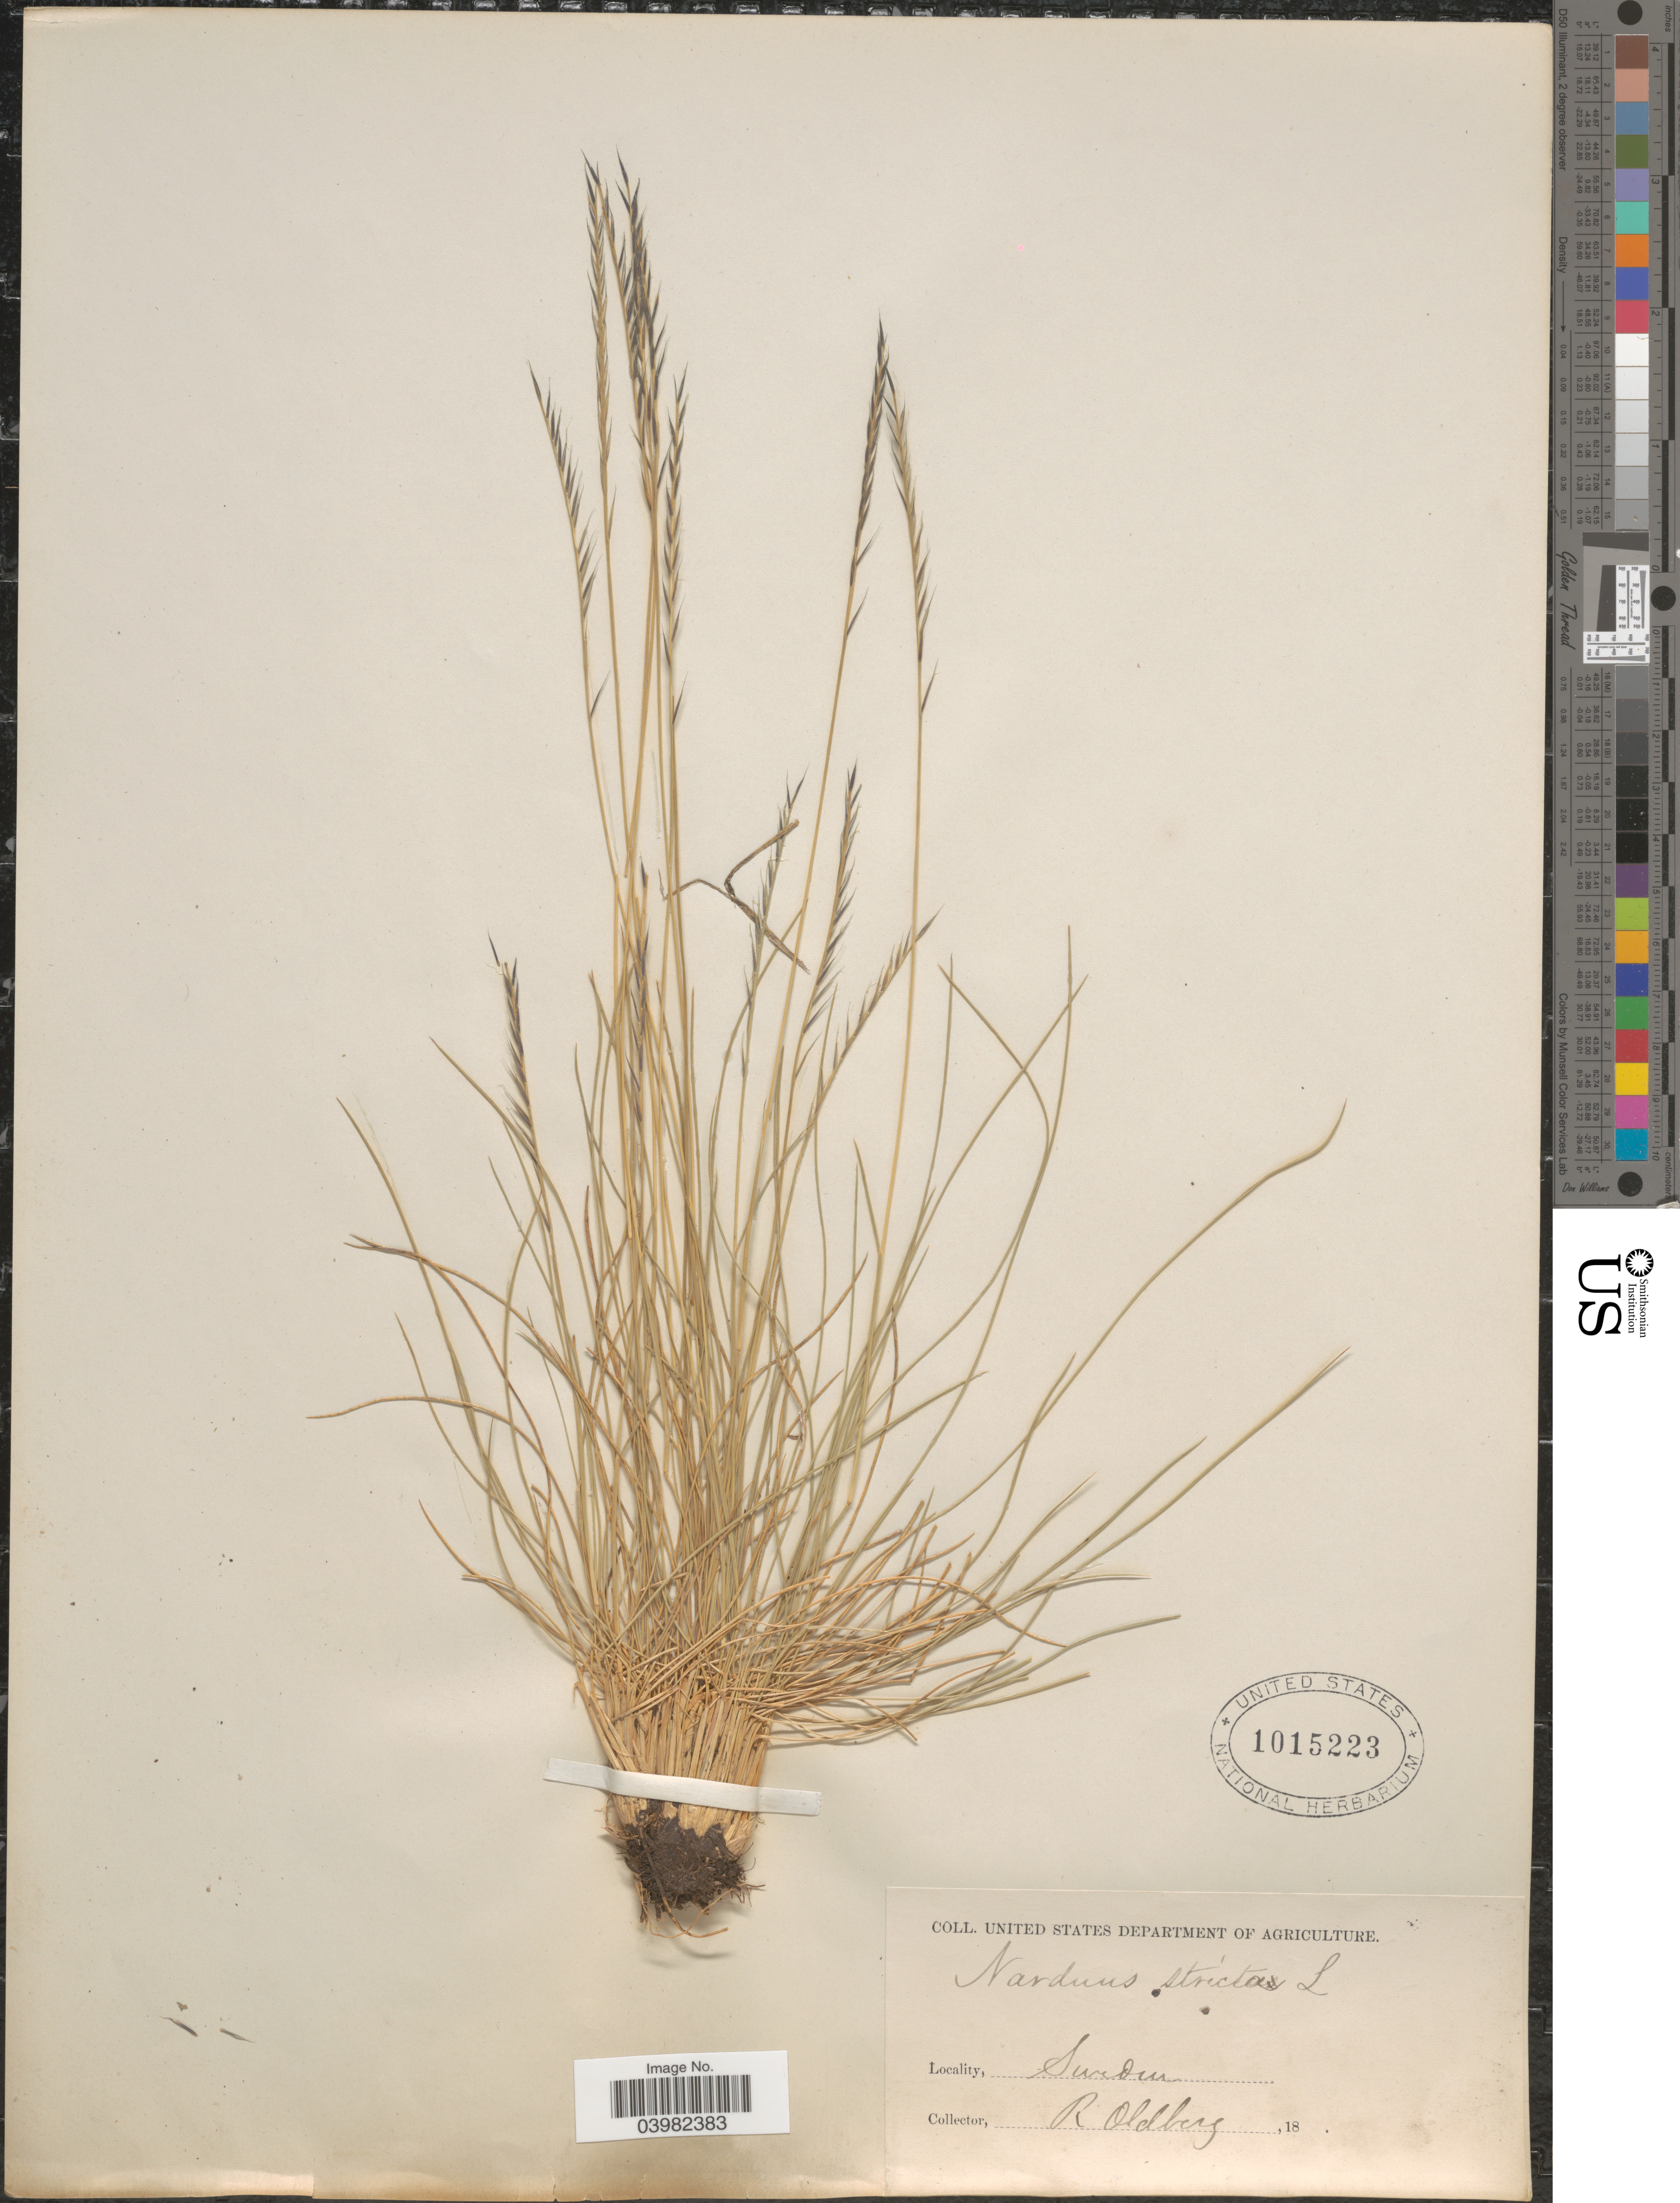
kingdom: Plantae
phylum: Tracheophyta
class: Liliopsida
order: Poales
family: Poaceae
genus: Nardus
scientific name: Nardus stricta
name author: L.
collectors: R. Oldberg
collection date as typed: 18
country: Sweden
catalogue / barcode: US 1015223